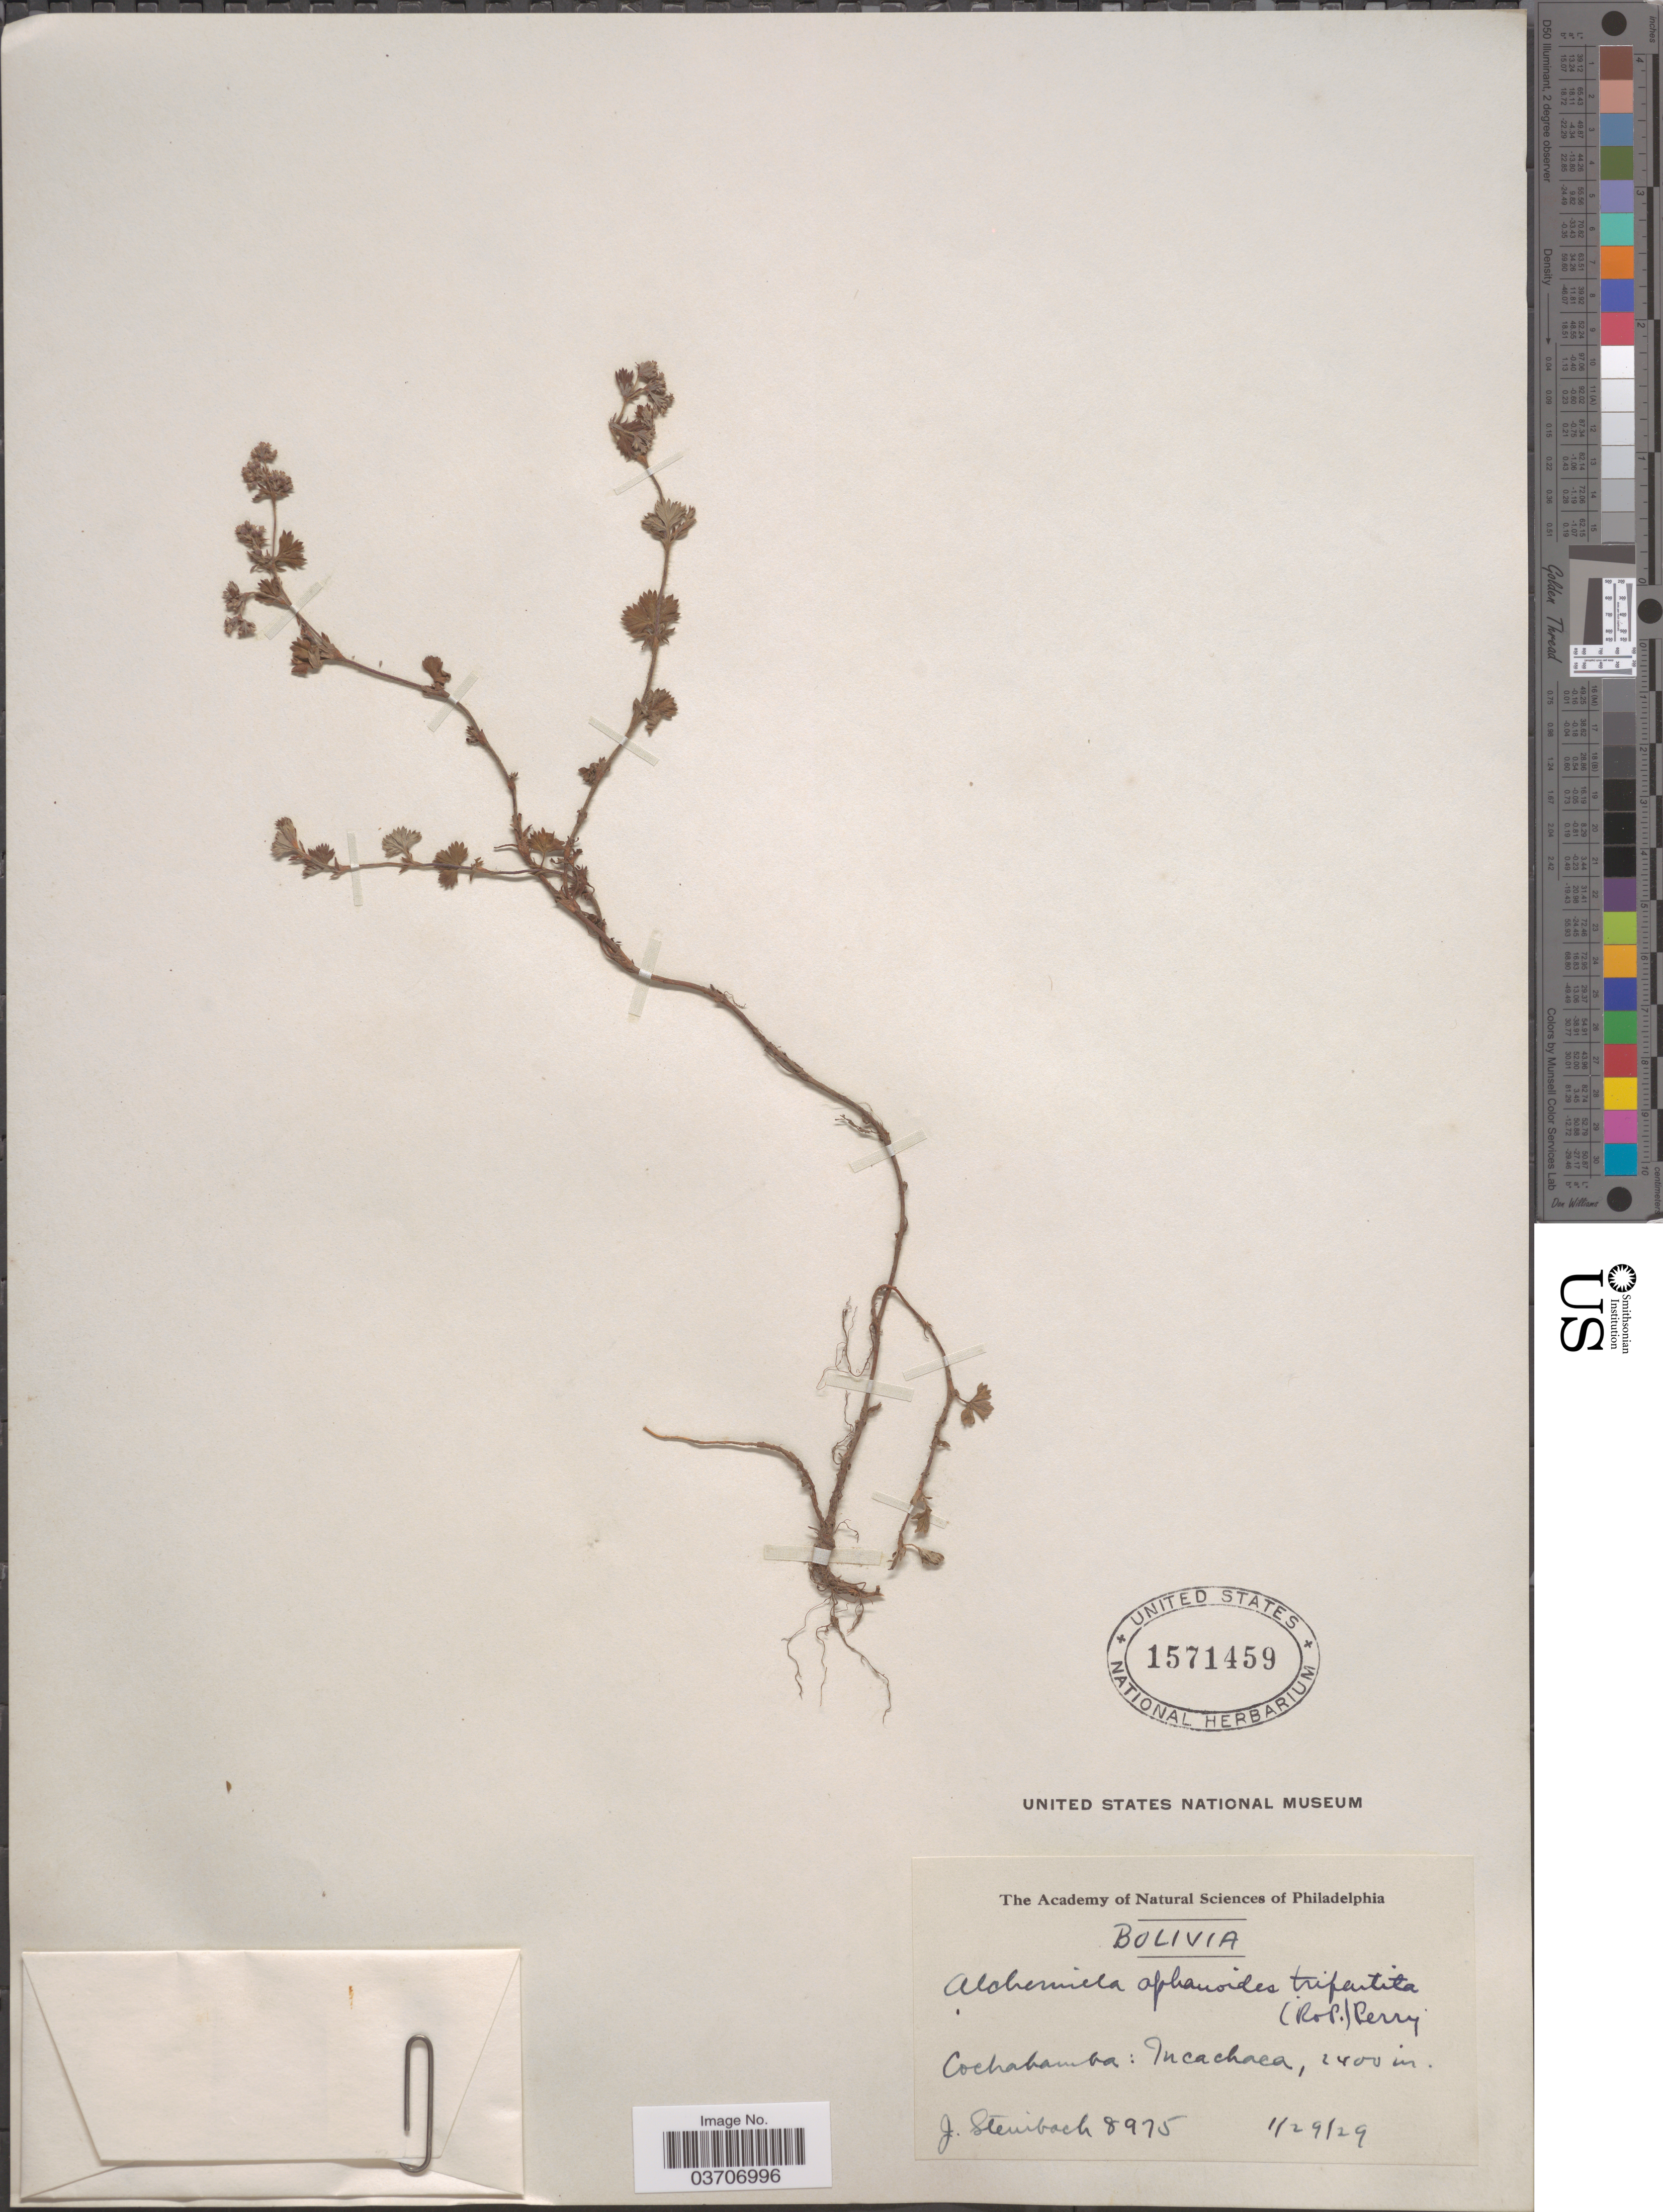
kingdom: Plantae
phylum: Tracheophyta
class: Magnoliopsida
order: Rosales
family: Rosaceae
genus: Lachemilla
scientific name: Lachemilla aphanoides var. tripartita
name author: (Ruiz & Pav.) Maguire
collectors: J. Steinbach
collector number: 8975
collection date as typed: Transcribed d/m/y: 29/1/29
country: Bolivia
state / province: Cochabamba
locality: Incachaca.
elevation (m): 2400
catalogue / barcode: US 1571459